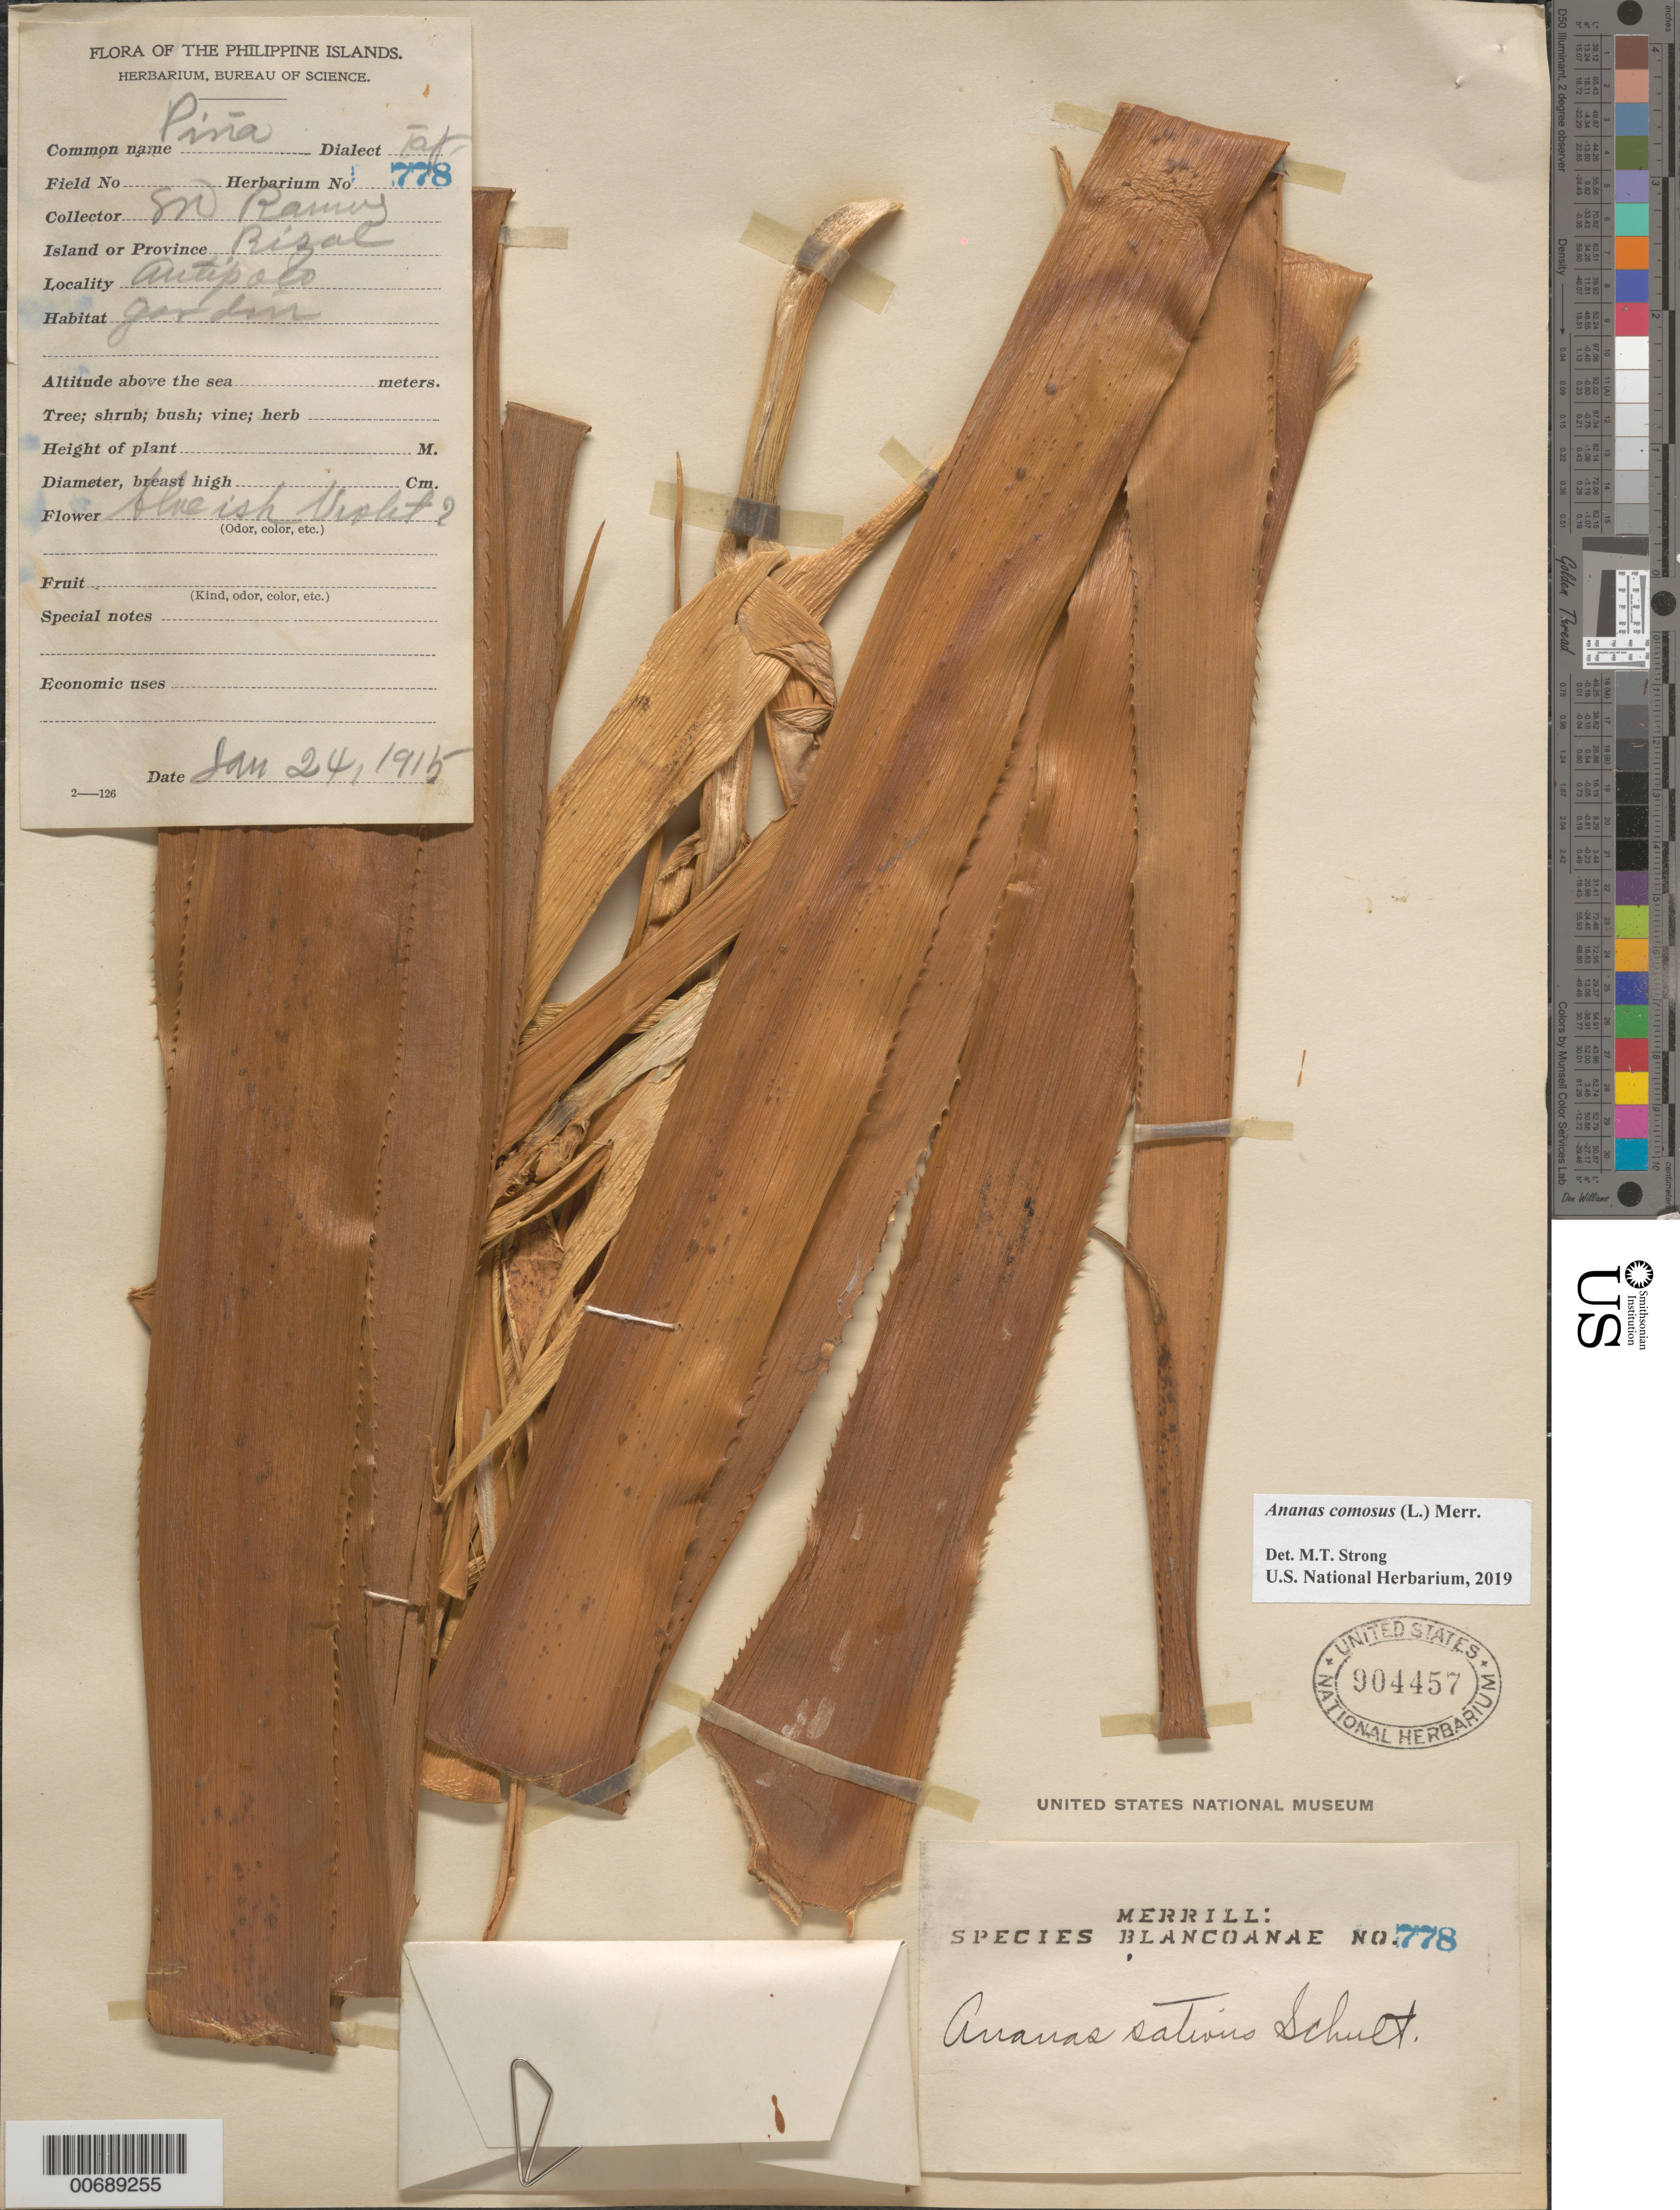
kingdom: Plantae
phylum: Tracheophyta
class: Liliopsida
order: Poales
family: Bromeliaceae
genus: Ananas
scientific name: Ananas comosus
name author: (L.) Merr.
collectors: M. Ramos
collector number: Sp. Blancoan. 0778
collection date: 1915-01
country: Philippines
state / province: Calabarzon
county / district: Rizal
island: Luzon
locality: Antipolo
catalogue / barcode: US 904457